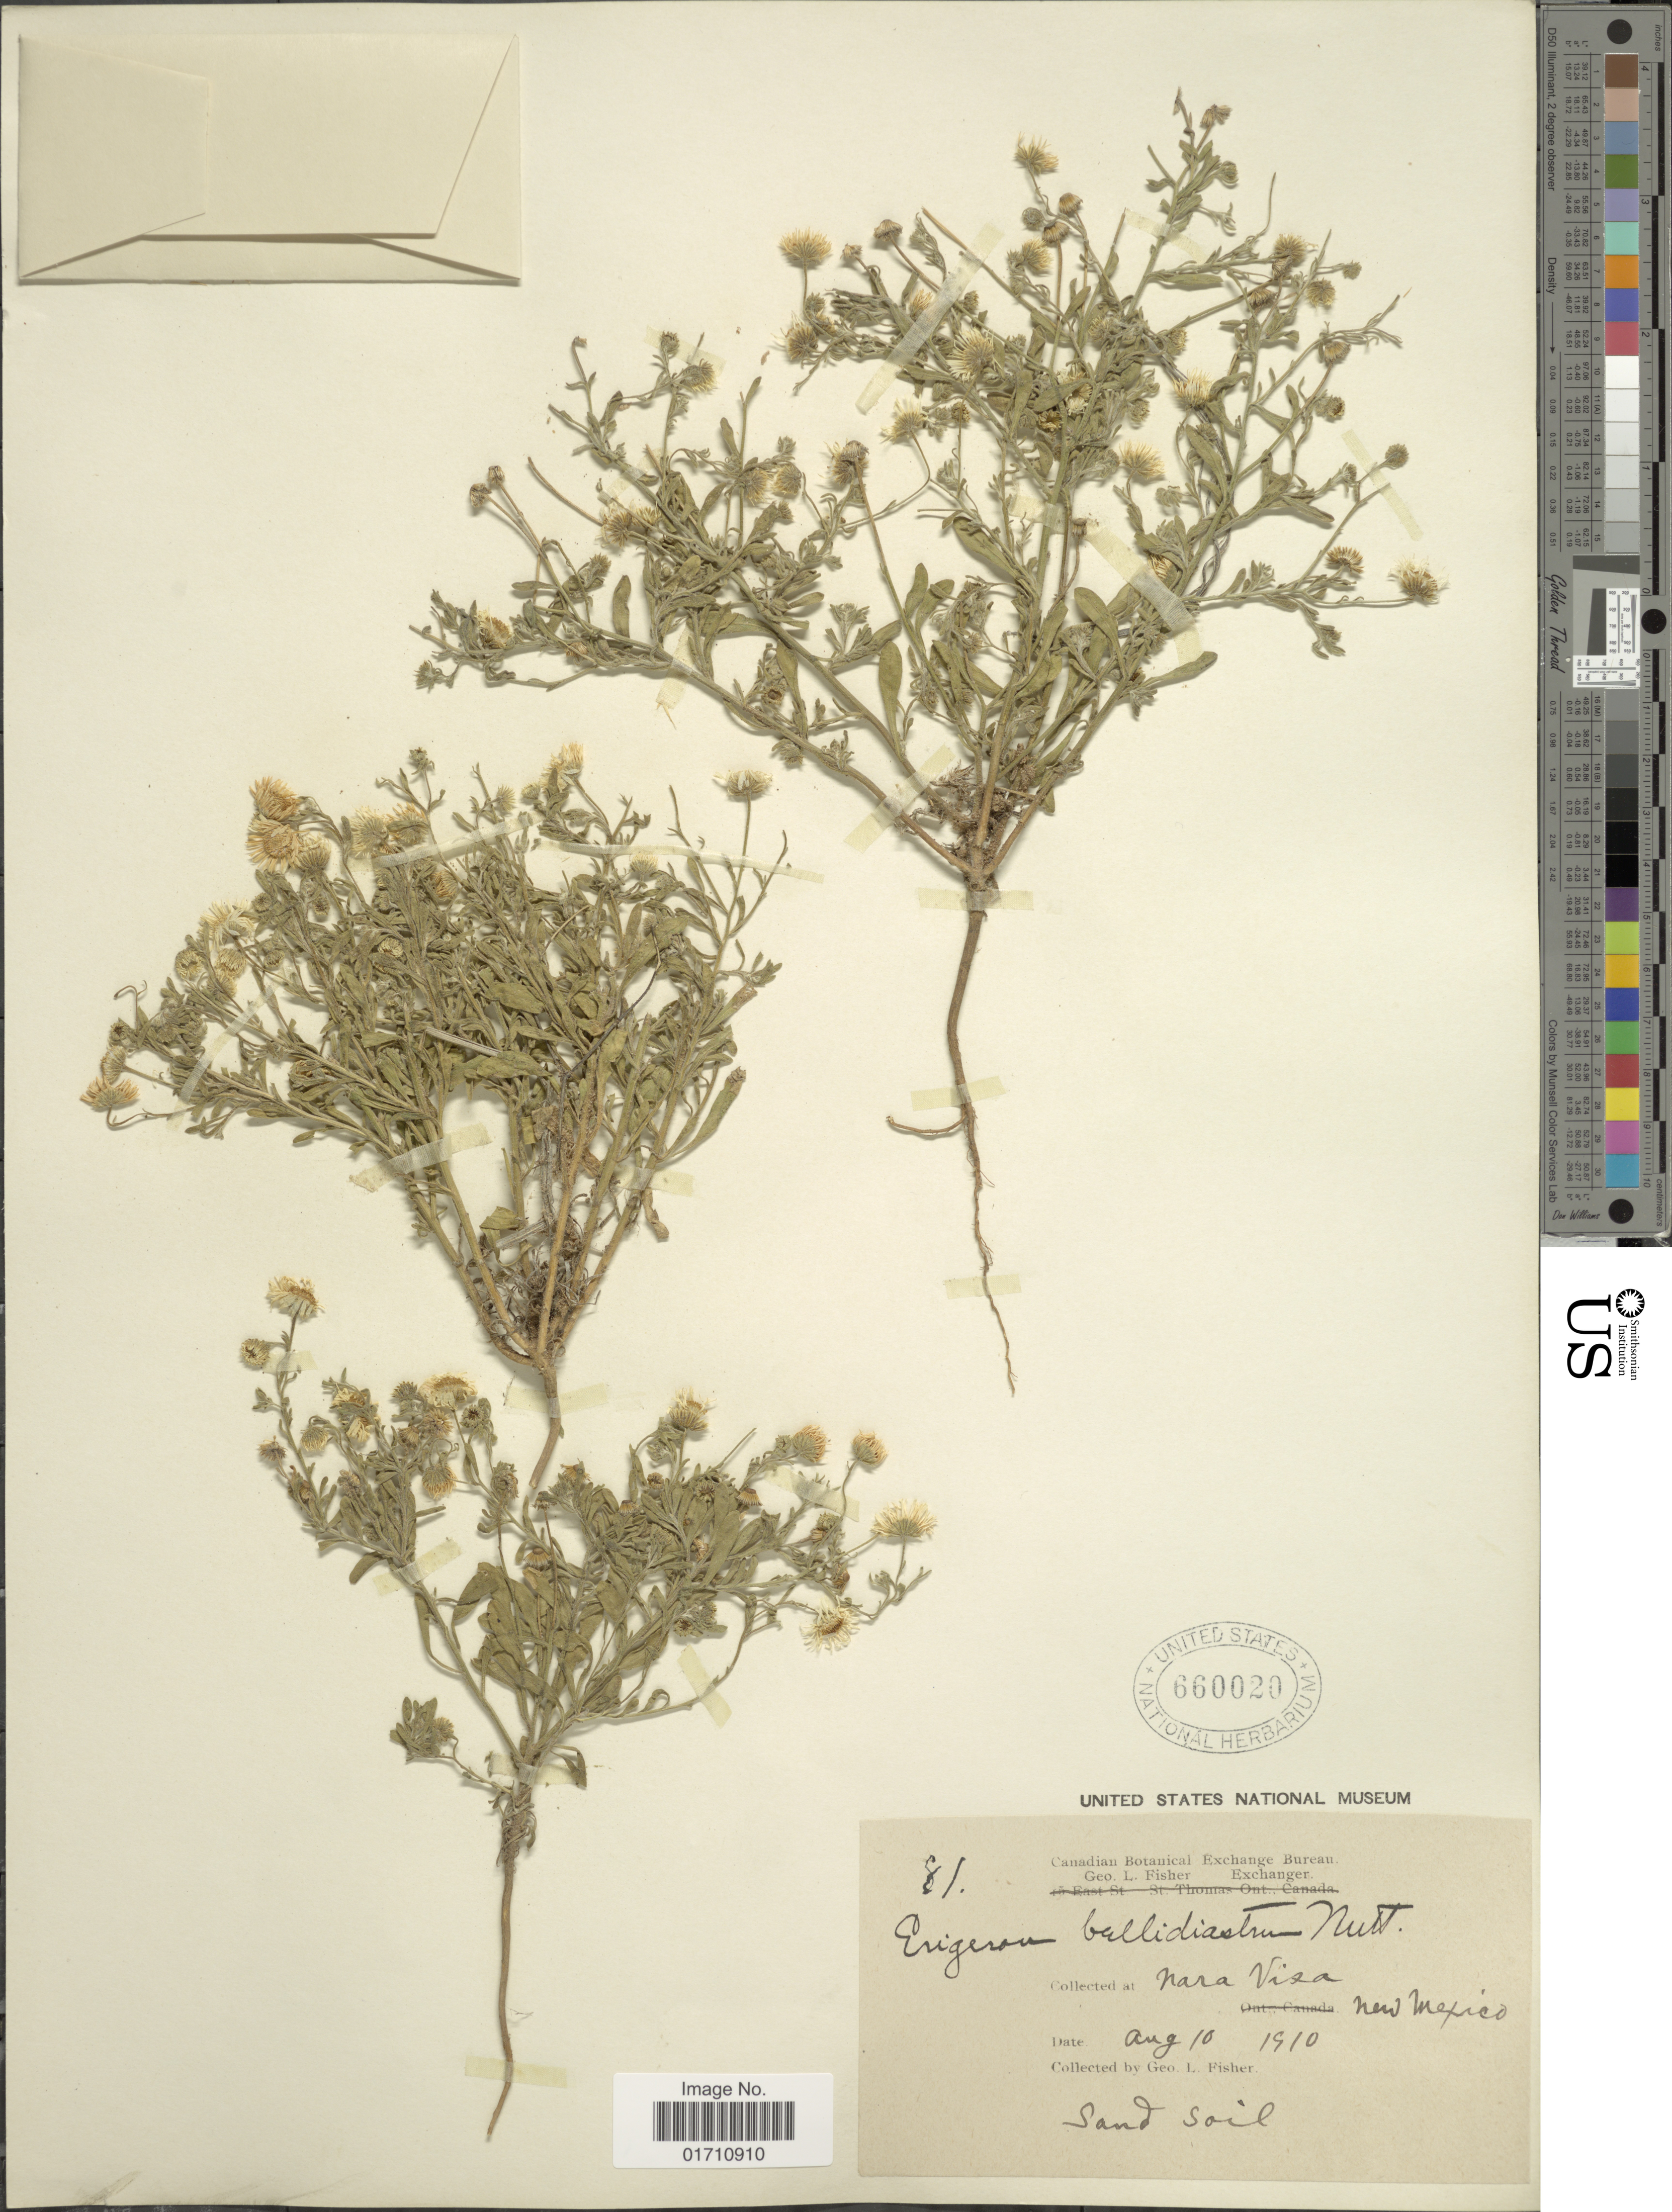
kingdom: Plantae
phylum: Tracheophyta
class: Magnoliopsida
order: Asterales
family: Asteraceae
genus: Erigeron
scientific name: Erigeron bellidiastrum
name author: Nutt.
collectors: G. L. Fisher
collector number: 81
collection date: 1910-08-10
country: United States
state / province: New Mexico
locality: Nara Visa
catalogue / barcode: US 660020